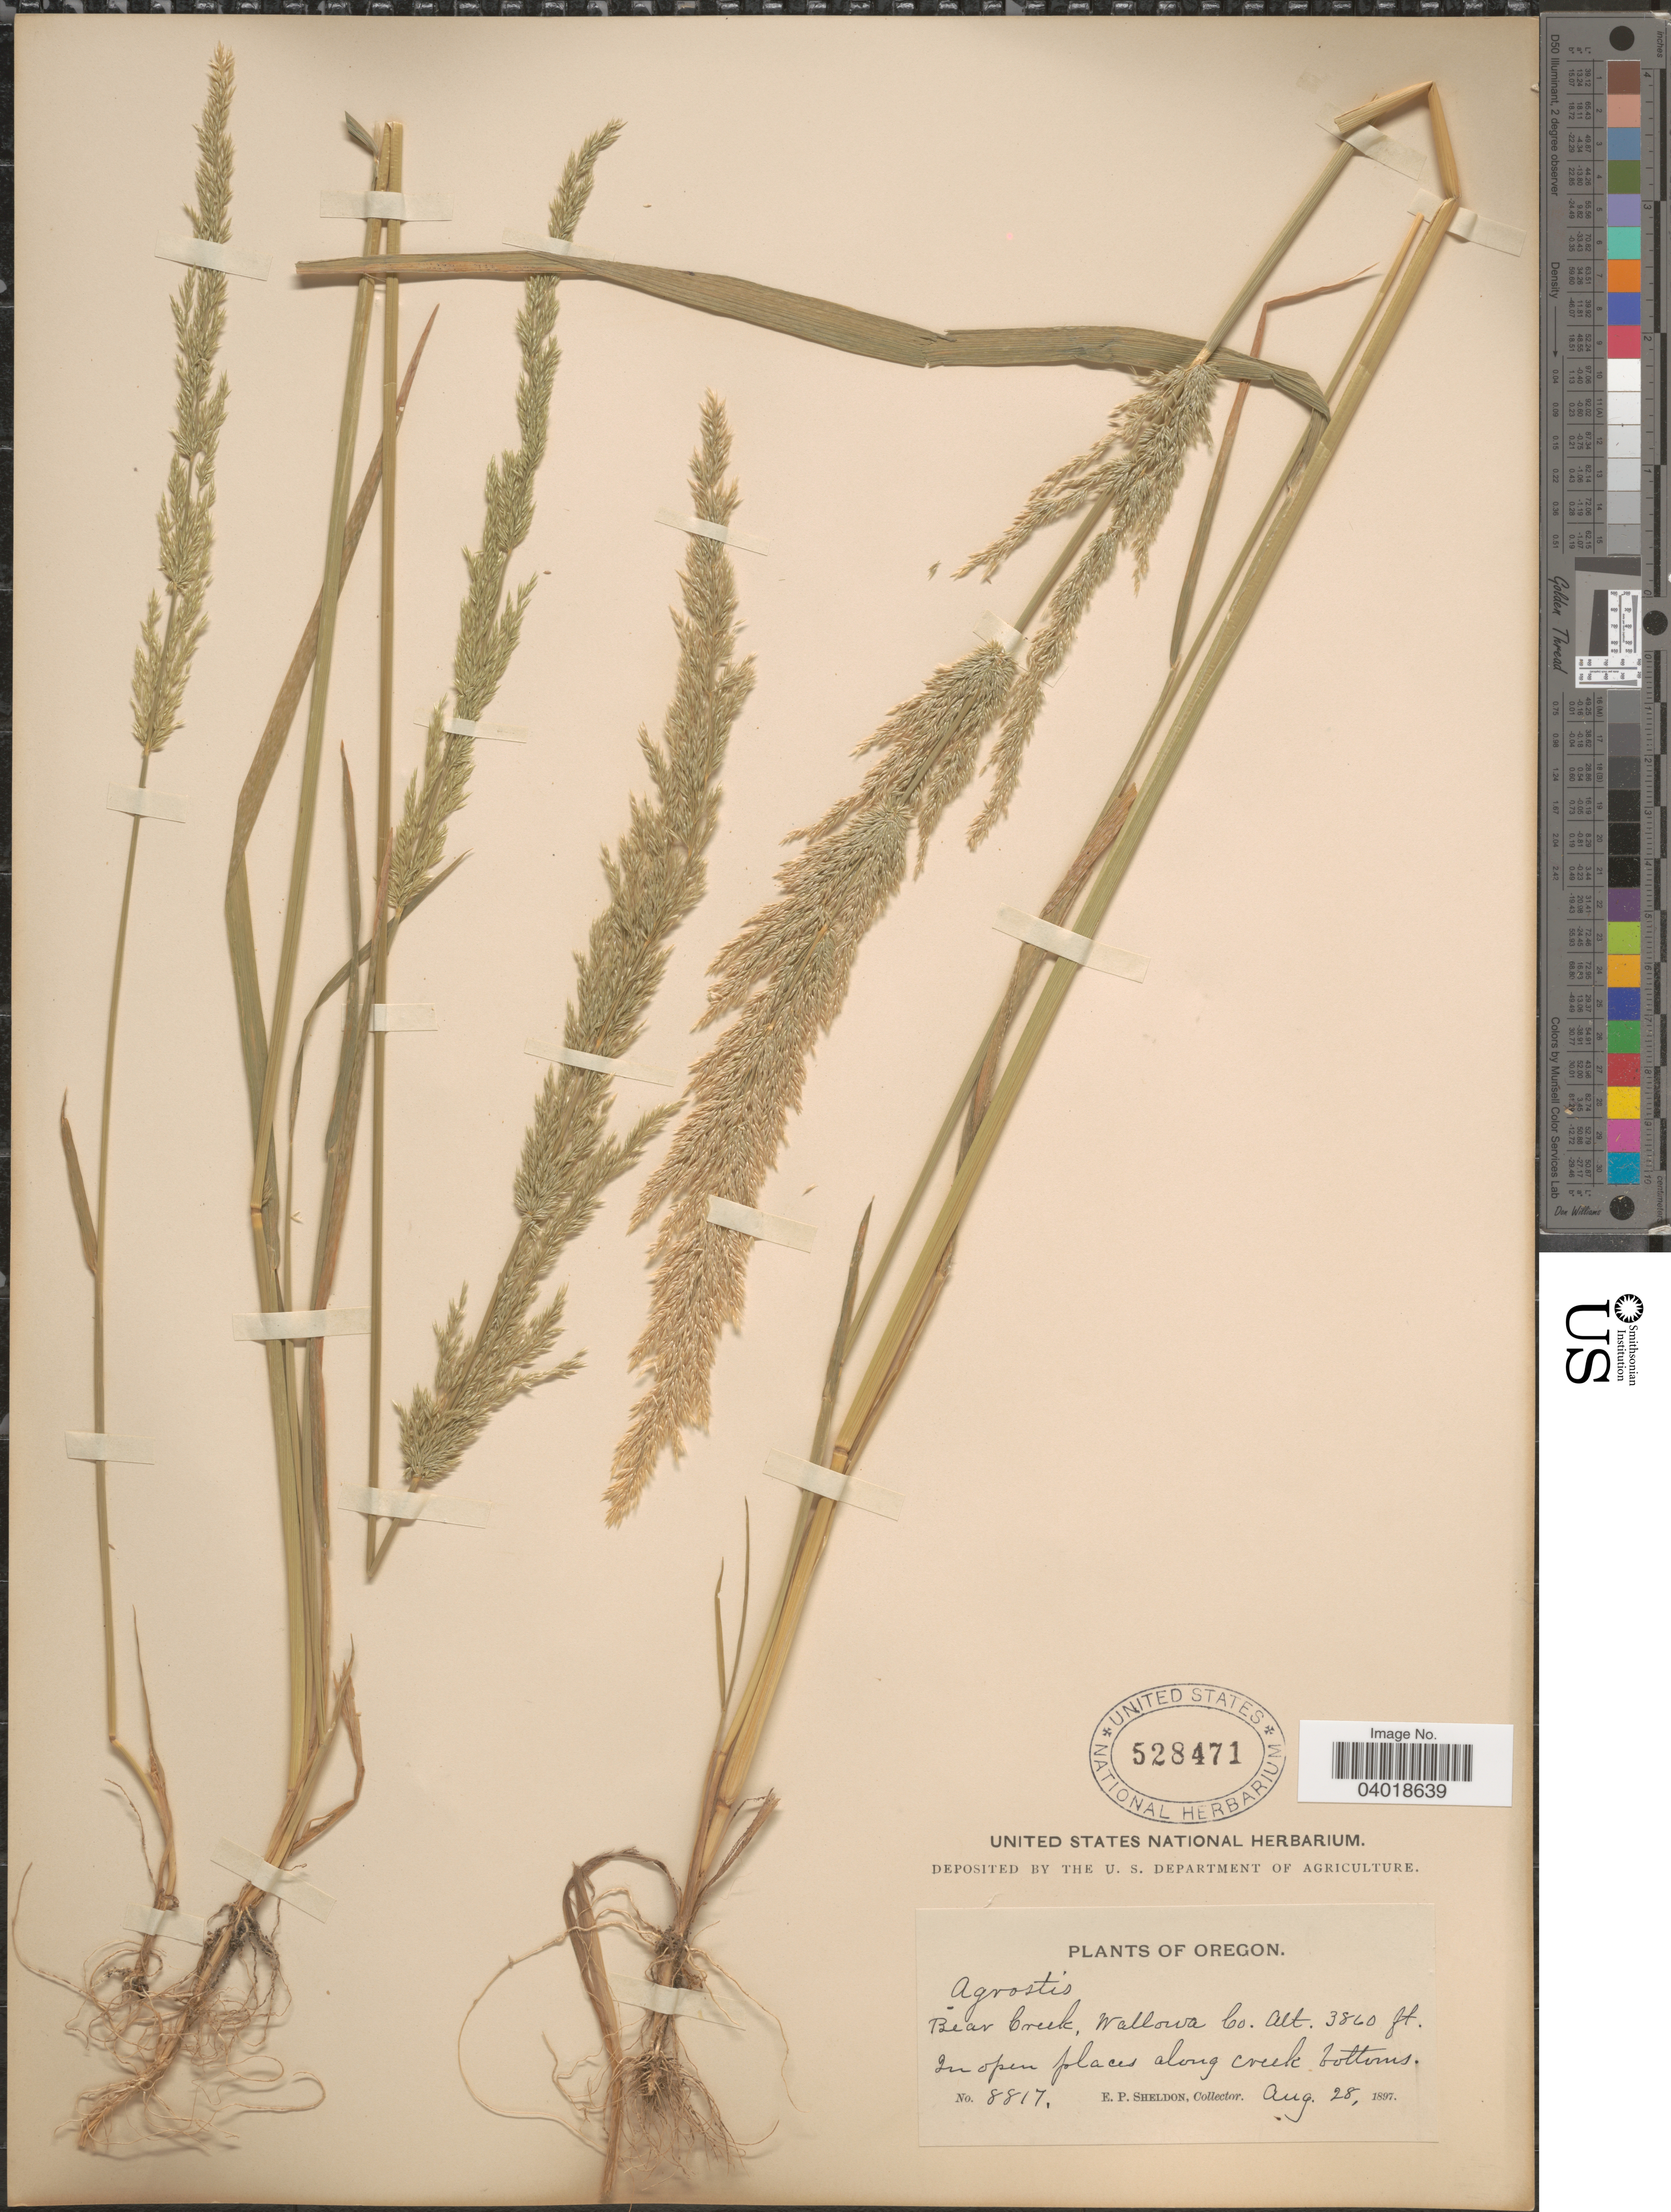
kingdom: Plantae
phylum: Tracheophyta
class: Liliopsida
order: Poales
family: Poaceae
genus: Agrostis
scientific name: Agrostis exarata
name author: Trin.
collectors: E. P. Sheldon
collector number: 8817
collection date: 1897-08-28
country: United States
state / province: Oregon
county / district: Wallowa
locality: Bear Creek, Wallowa Co. In open places along creek bottoms.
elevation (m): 1177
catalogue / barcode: US 528471